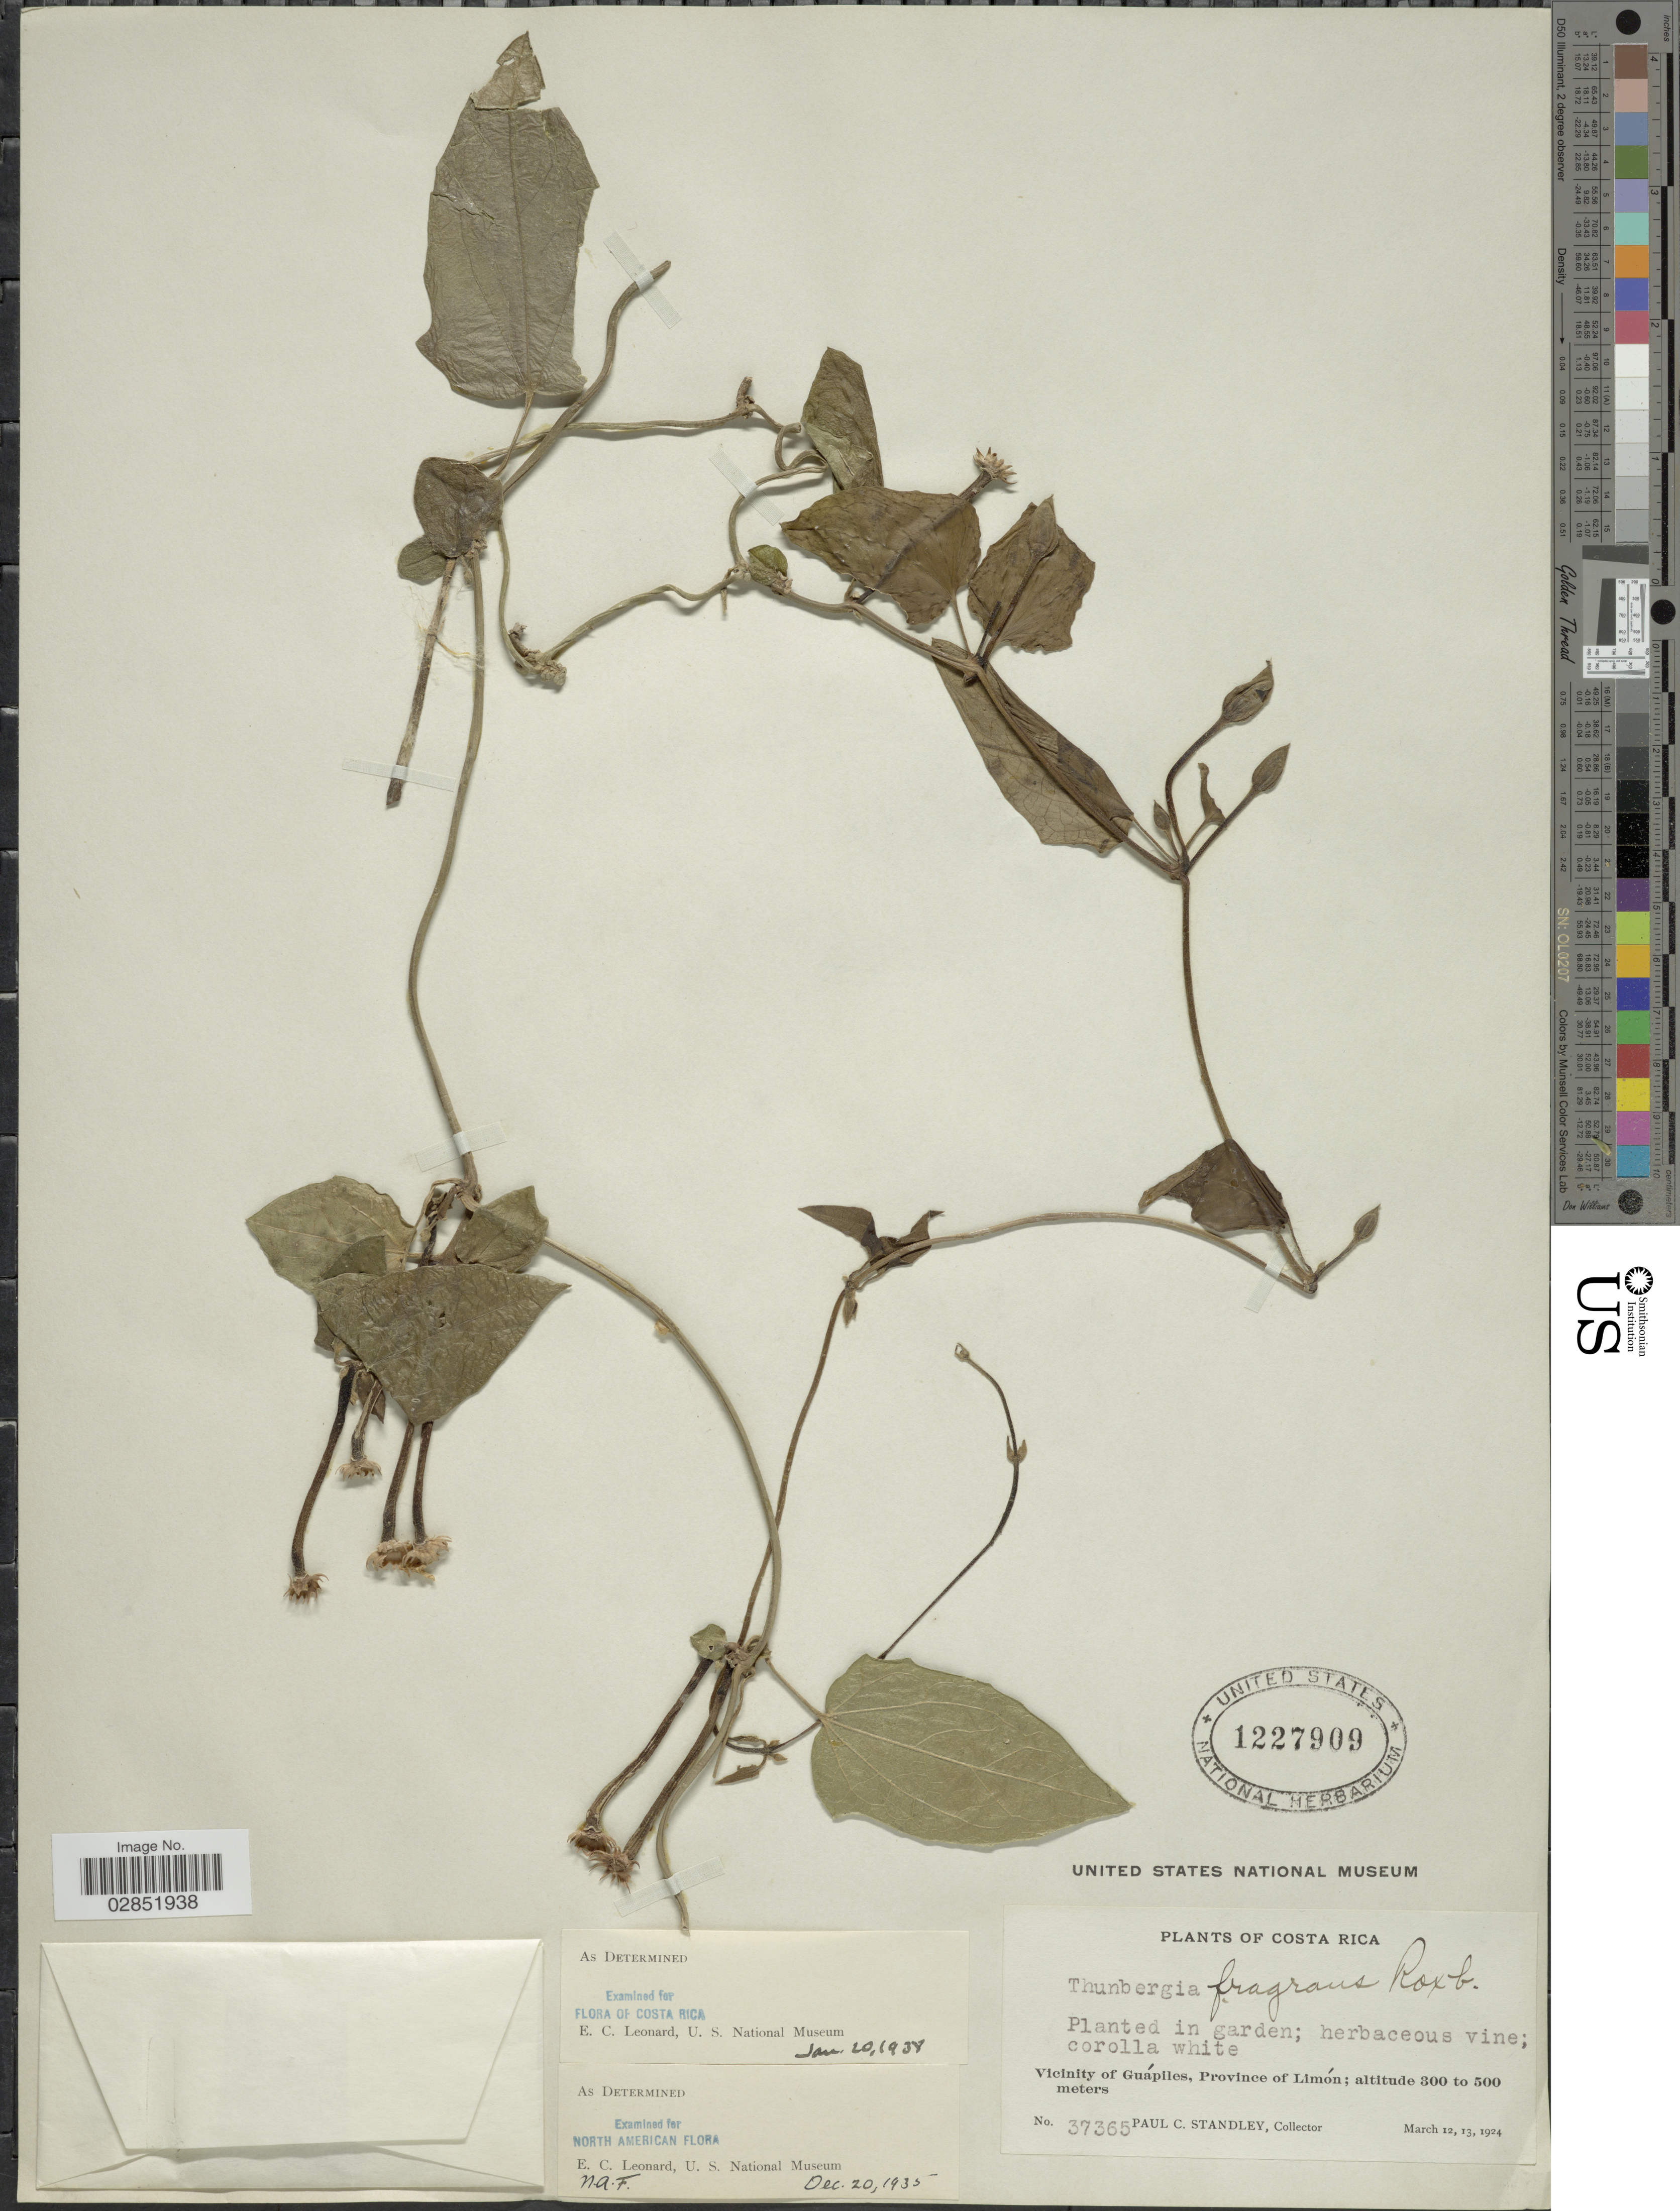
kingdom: Plantae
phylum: Tracheophyta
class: Magnoliopsida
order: Lamiales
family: Acanthaceae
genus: Thunbergia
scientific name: Thunbergia fragrans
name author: Roxb.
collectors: P. C. Standley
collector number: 37365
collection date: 1924-03-12/1924-03-13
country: Costa Rica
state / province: Limón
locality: Vicinity of Guápiles.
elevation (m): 300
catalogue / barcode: US 1227909